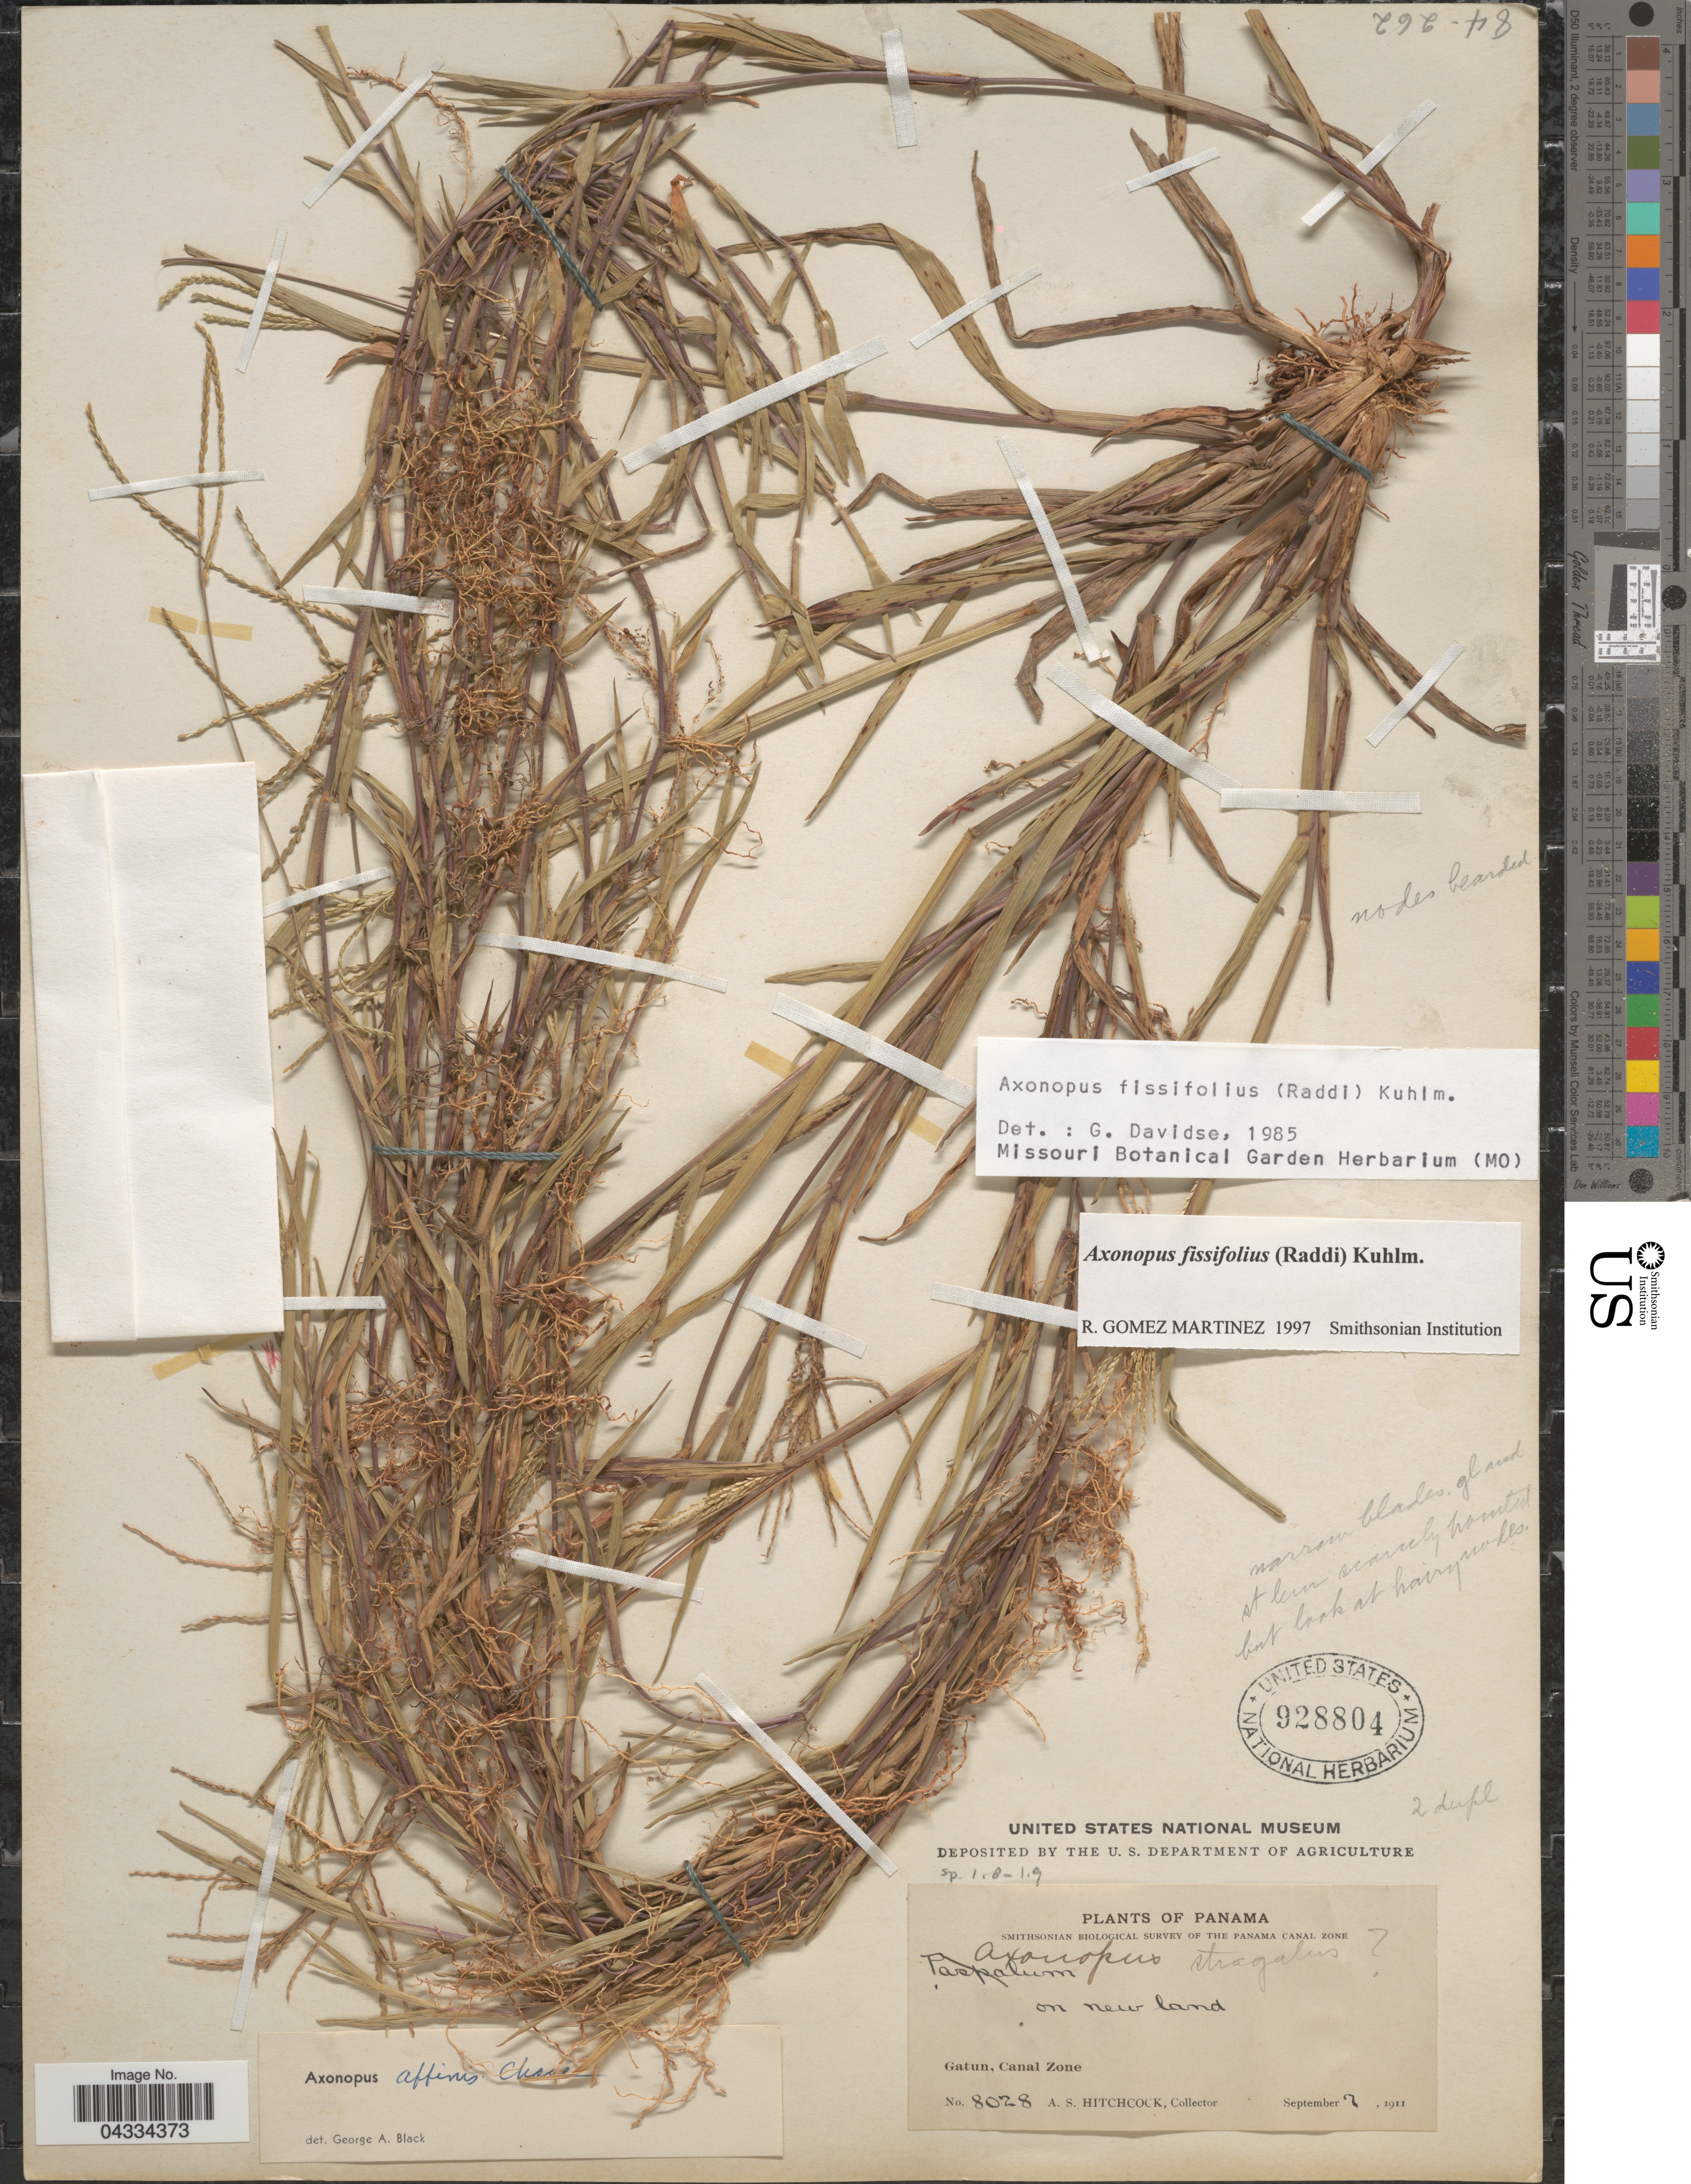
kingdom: Plantae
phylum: Tracheophyta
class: Liliopsida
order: Poales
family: Poaceae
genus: Axonopus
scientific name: Axonopus fissifolius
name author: (Raddi) Kuhlm.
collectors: A. S. Hitchcock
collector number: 8028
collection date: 1911-09-07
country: Panama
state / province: Colón / Panamá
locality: Smithsonian Biological Survey of the Panama Canal Zone. Gatun, Canal Zone.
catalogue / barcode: US 928804